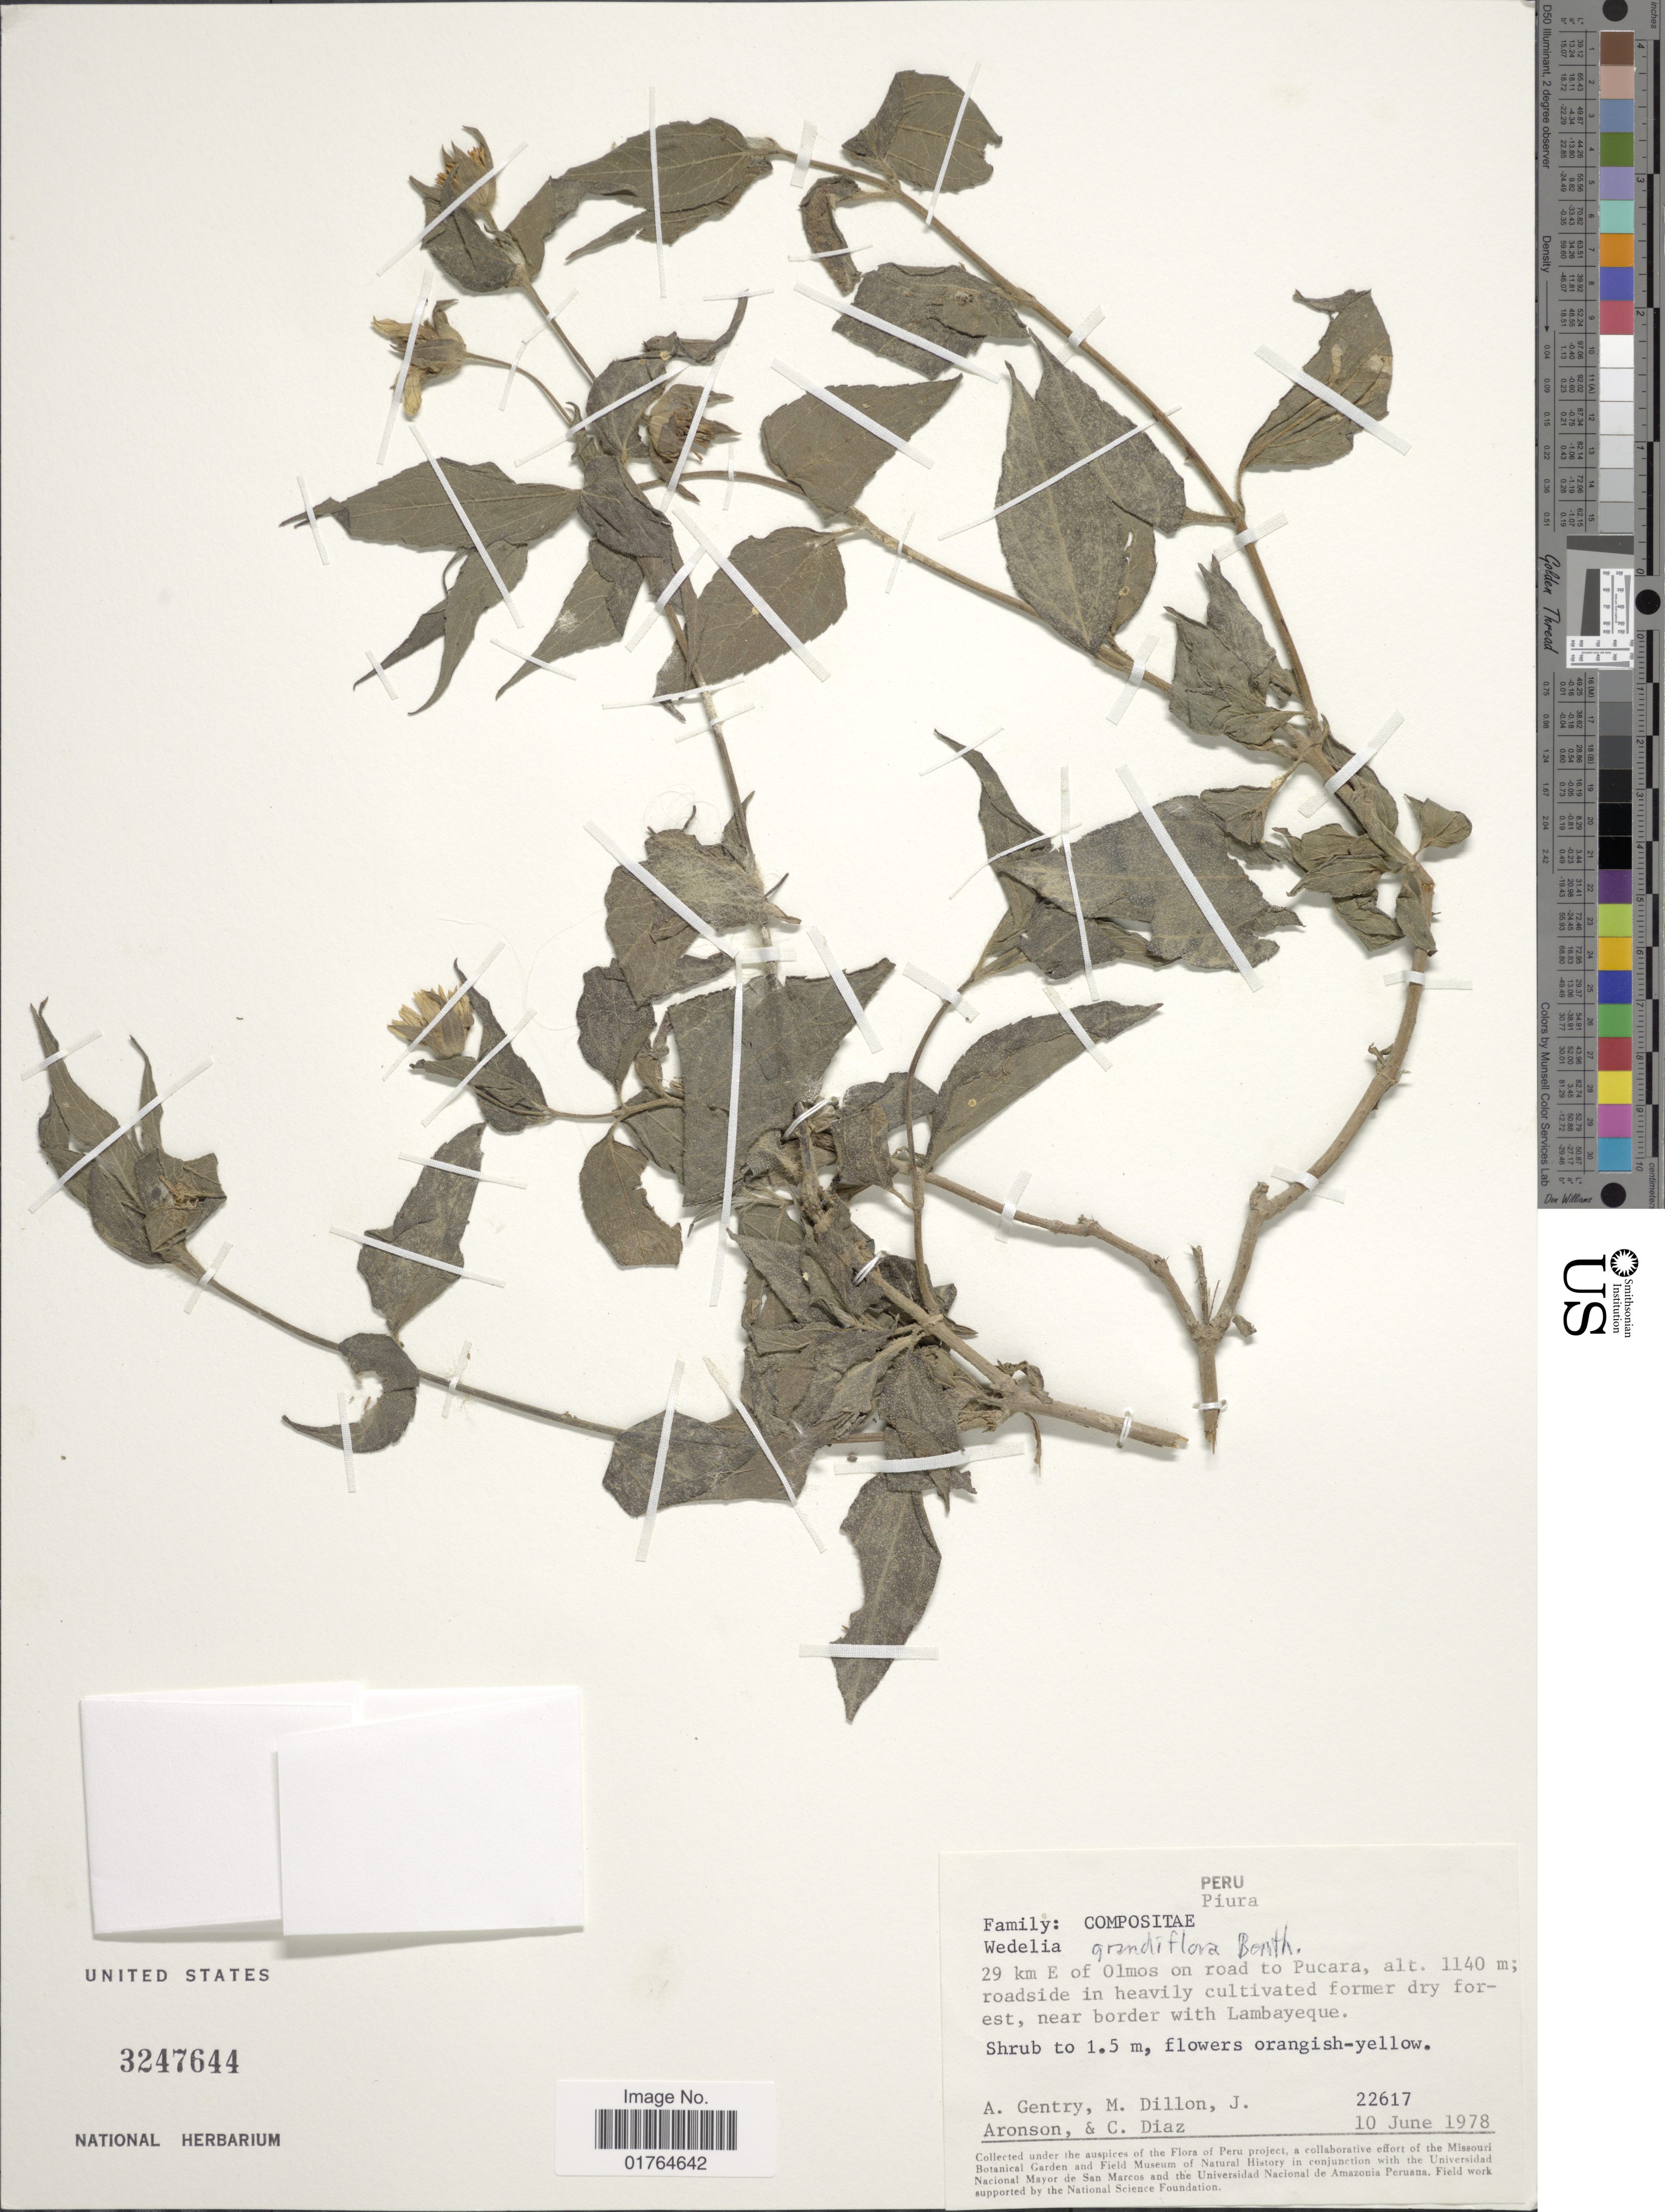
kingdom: Plantae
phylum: Tracheophyta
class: Magnoliopsida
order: Asterales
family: Asteraceae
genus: Wedelia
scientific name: Wedelia latifolia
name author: DC.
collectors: A. H. Gentry, M. O. Dillon, J. Aronson & C. Díaz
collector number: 22617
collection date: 1978-06-10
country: Peru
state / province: Piura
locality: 29 km E of Olmos on road to Pucara, roadside, near border with Lambayeque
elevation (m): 1140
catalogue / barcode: US 3247644